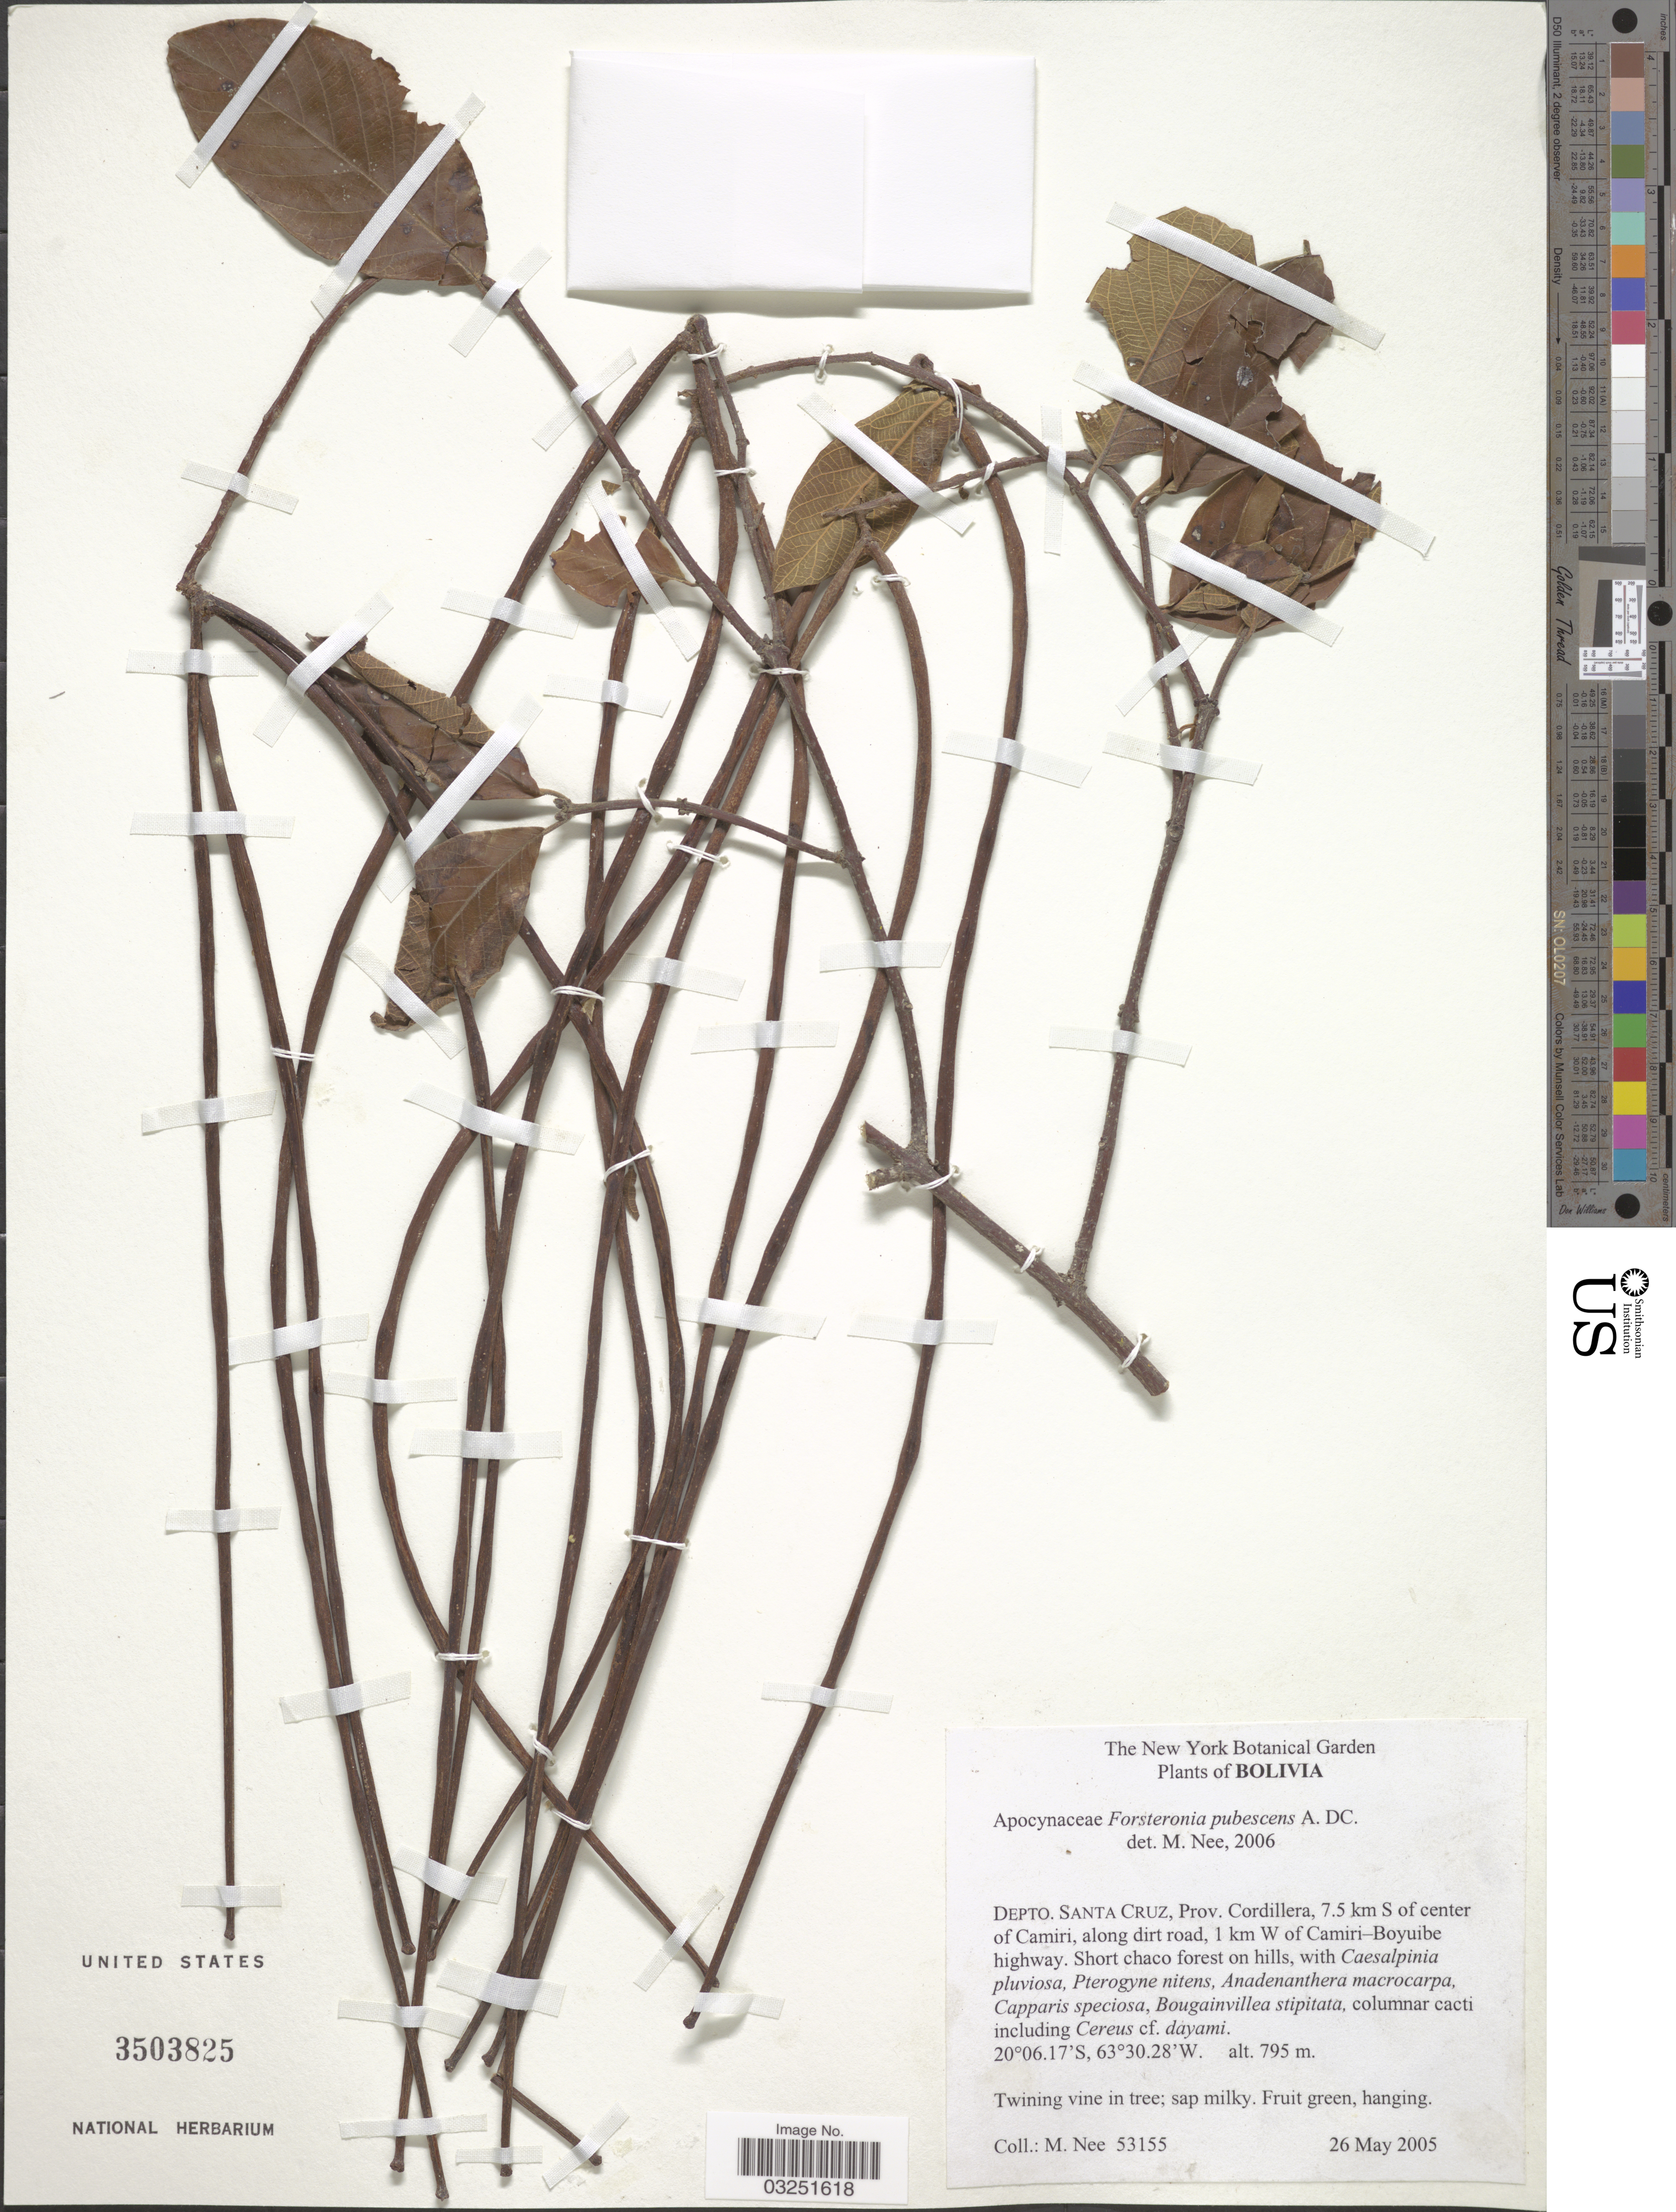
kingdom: Plantae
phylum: Tracheophyta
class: Magnoliopsida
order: Gentianales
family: Apocynaceae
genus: Forsteronia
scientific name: Forsteronia pubescens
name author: A. DC.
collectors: M. Nee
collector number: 53155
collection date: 2005-05-26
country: Bolivia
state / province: Santa Cruz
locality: Depto. Santa Cruz, Prov. Cordillera, 7.5 km S of center of Camiri, along dirt road, 1 km W of Camiri-Boyuibe highway.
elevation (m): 795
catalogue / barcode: US 3503825